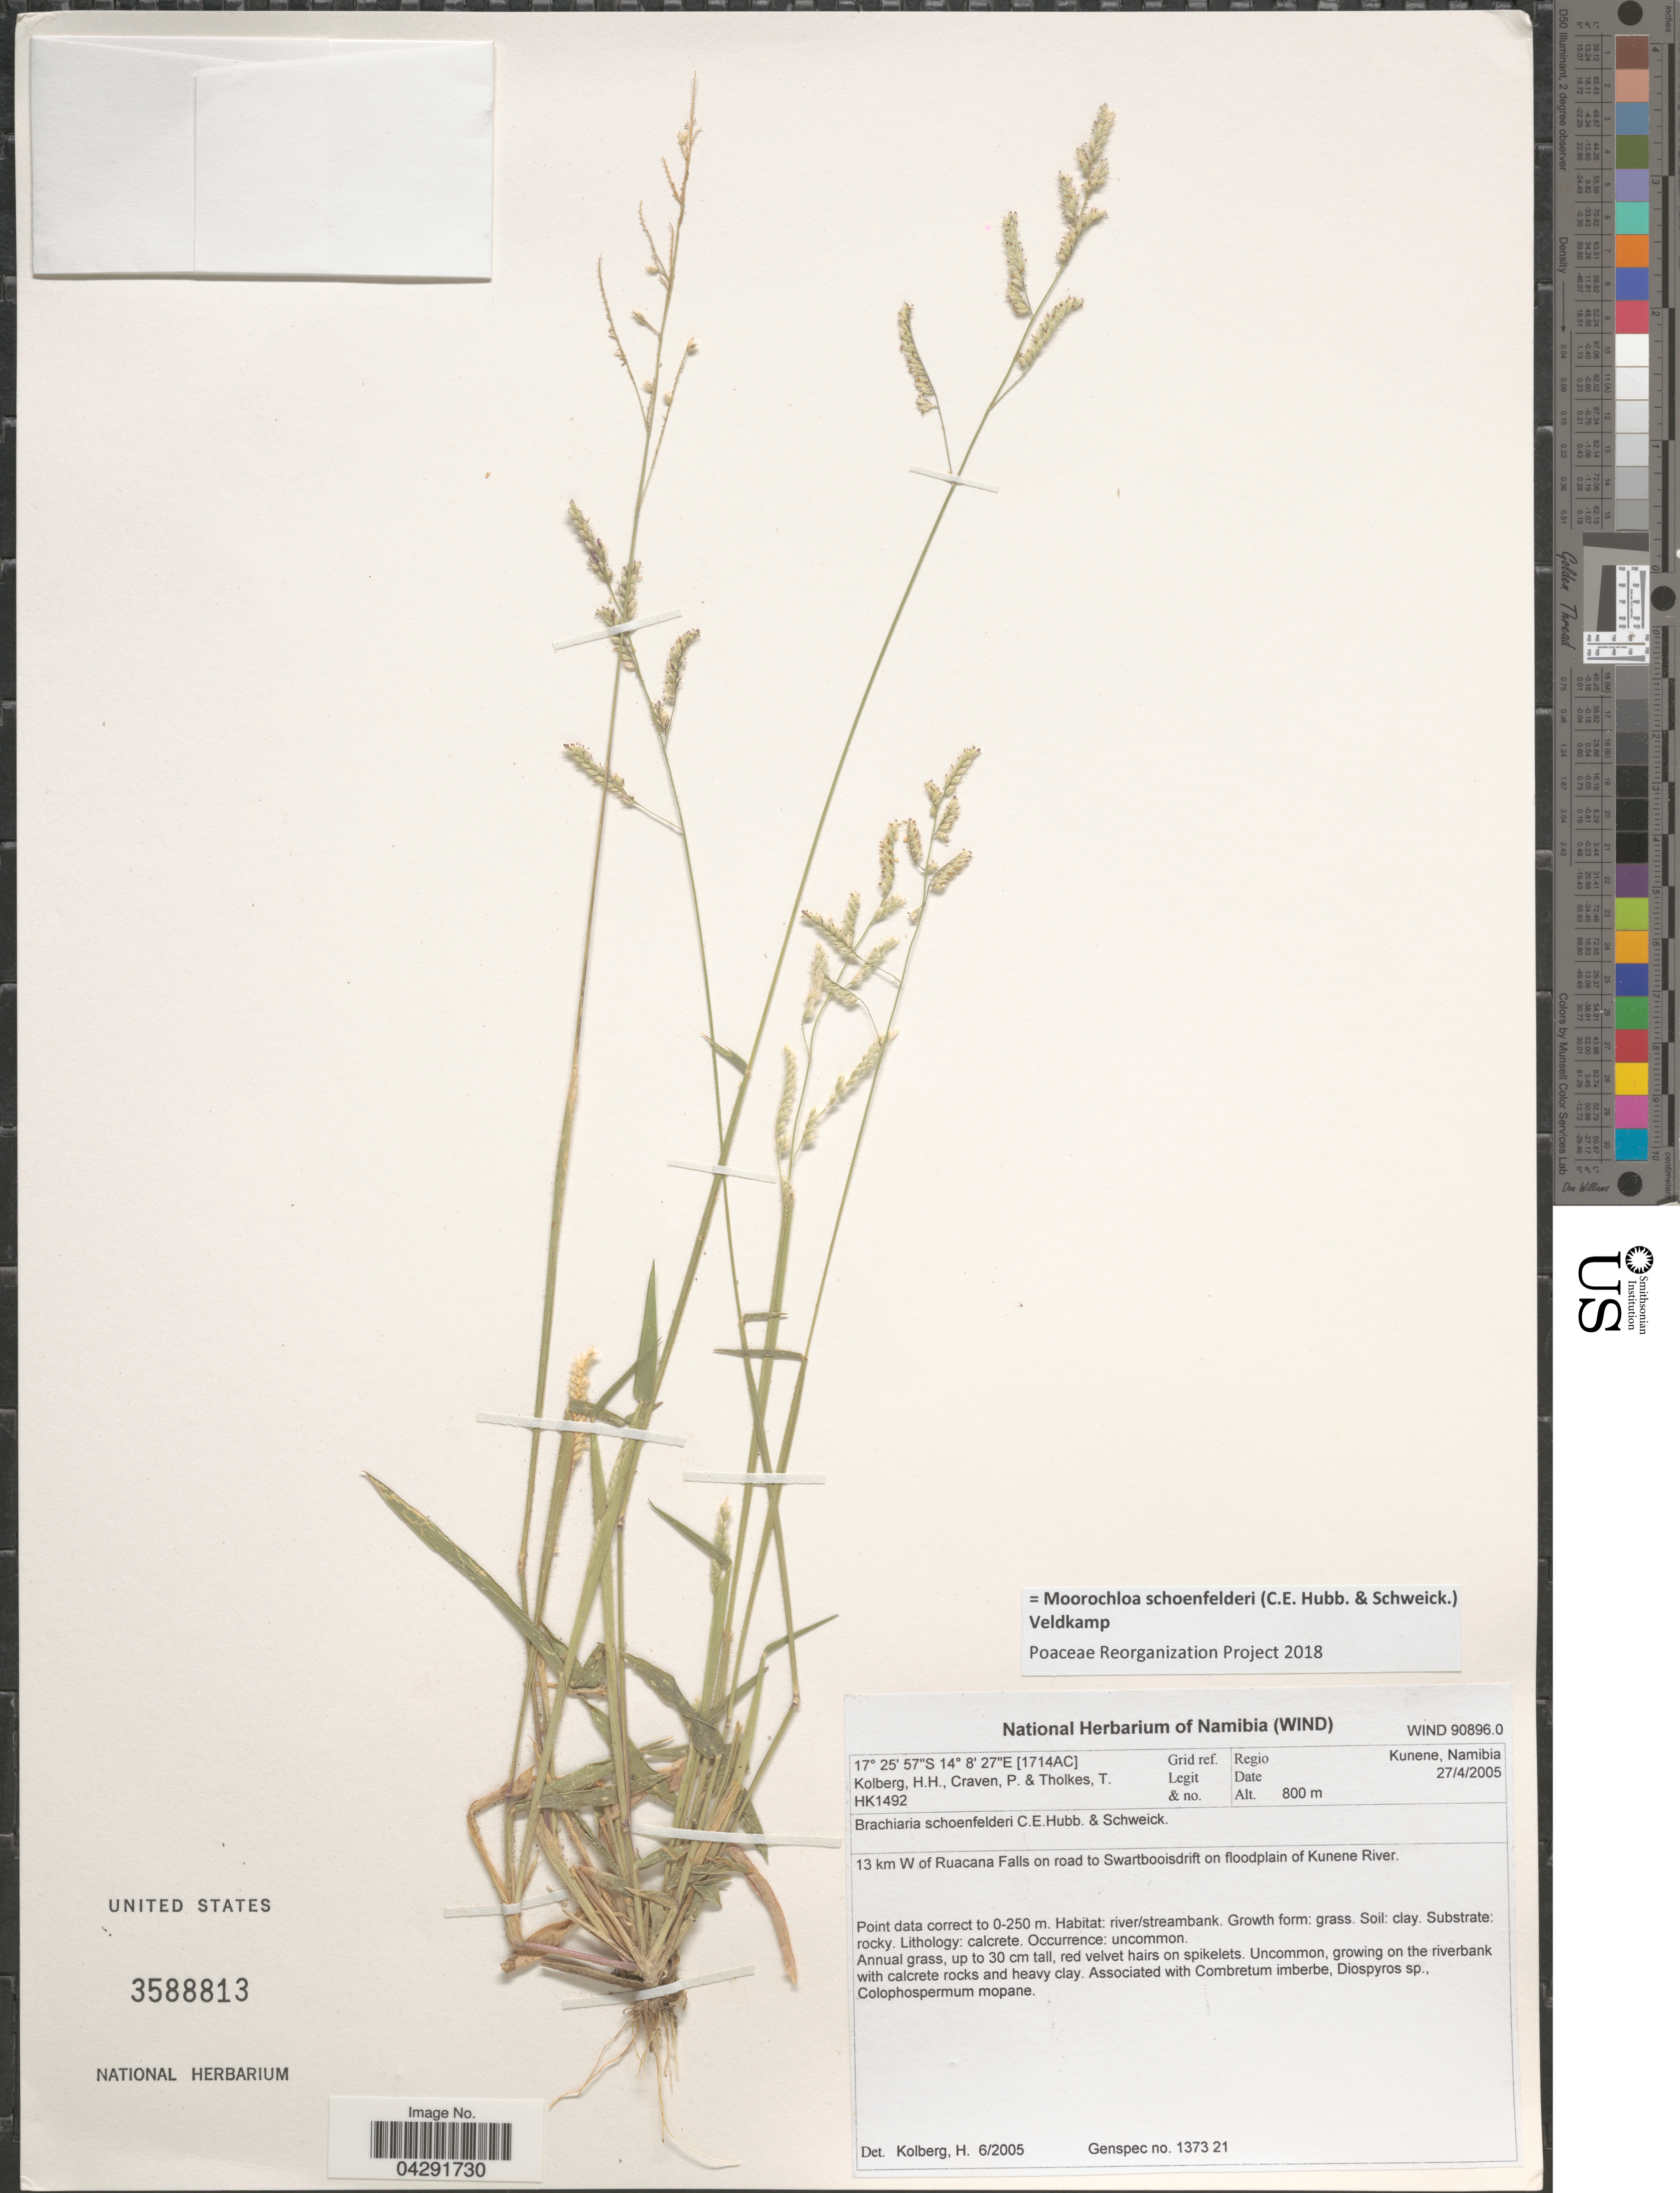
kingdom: Plantae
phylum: Tracheophyta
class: Liliopsida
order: Poales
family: Poaceae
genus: Moorochloa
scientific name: Moorochloa schoenfelderi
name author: (C. E. Hubb. & Schweick.) Veldkamp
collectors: H. H. Kolberg, P. Craven & T. Tholkes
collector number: HK1492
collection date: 2005-04-27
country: Namibia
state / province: Kunene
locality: Grid ref. [1714AC]. Regio Kunene, Namibia. 13 km W of Ruacana Falls on road to Swartbooisdrift on floodplain of Kunene River.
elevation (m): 800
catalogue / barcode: US 3588813